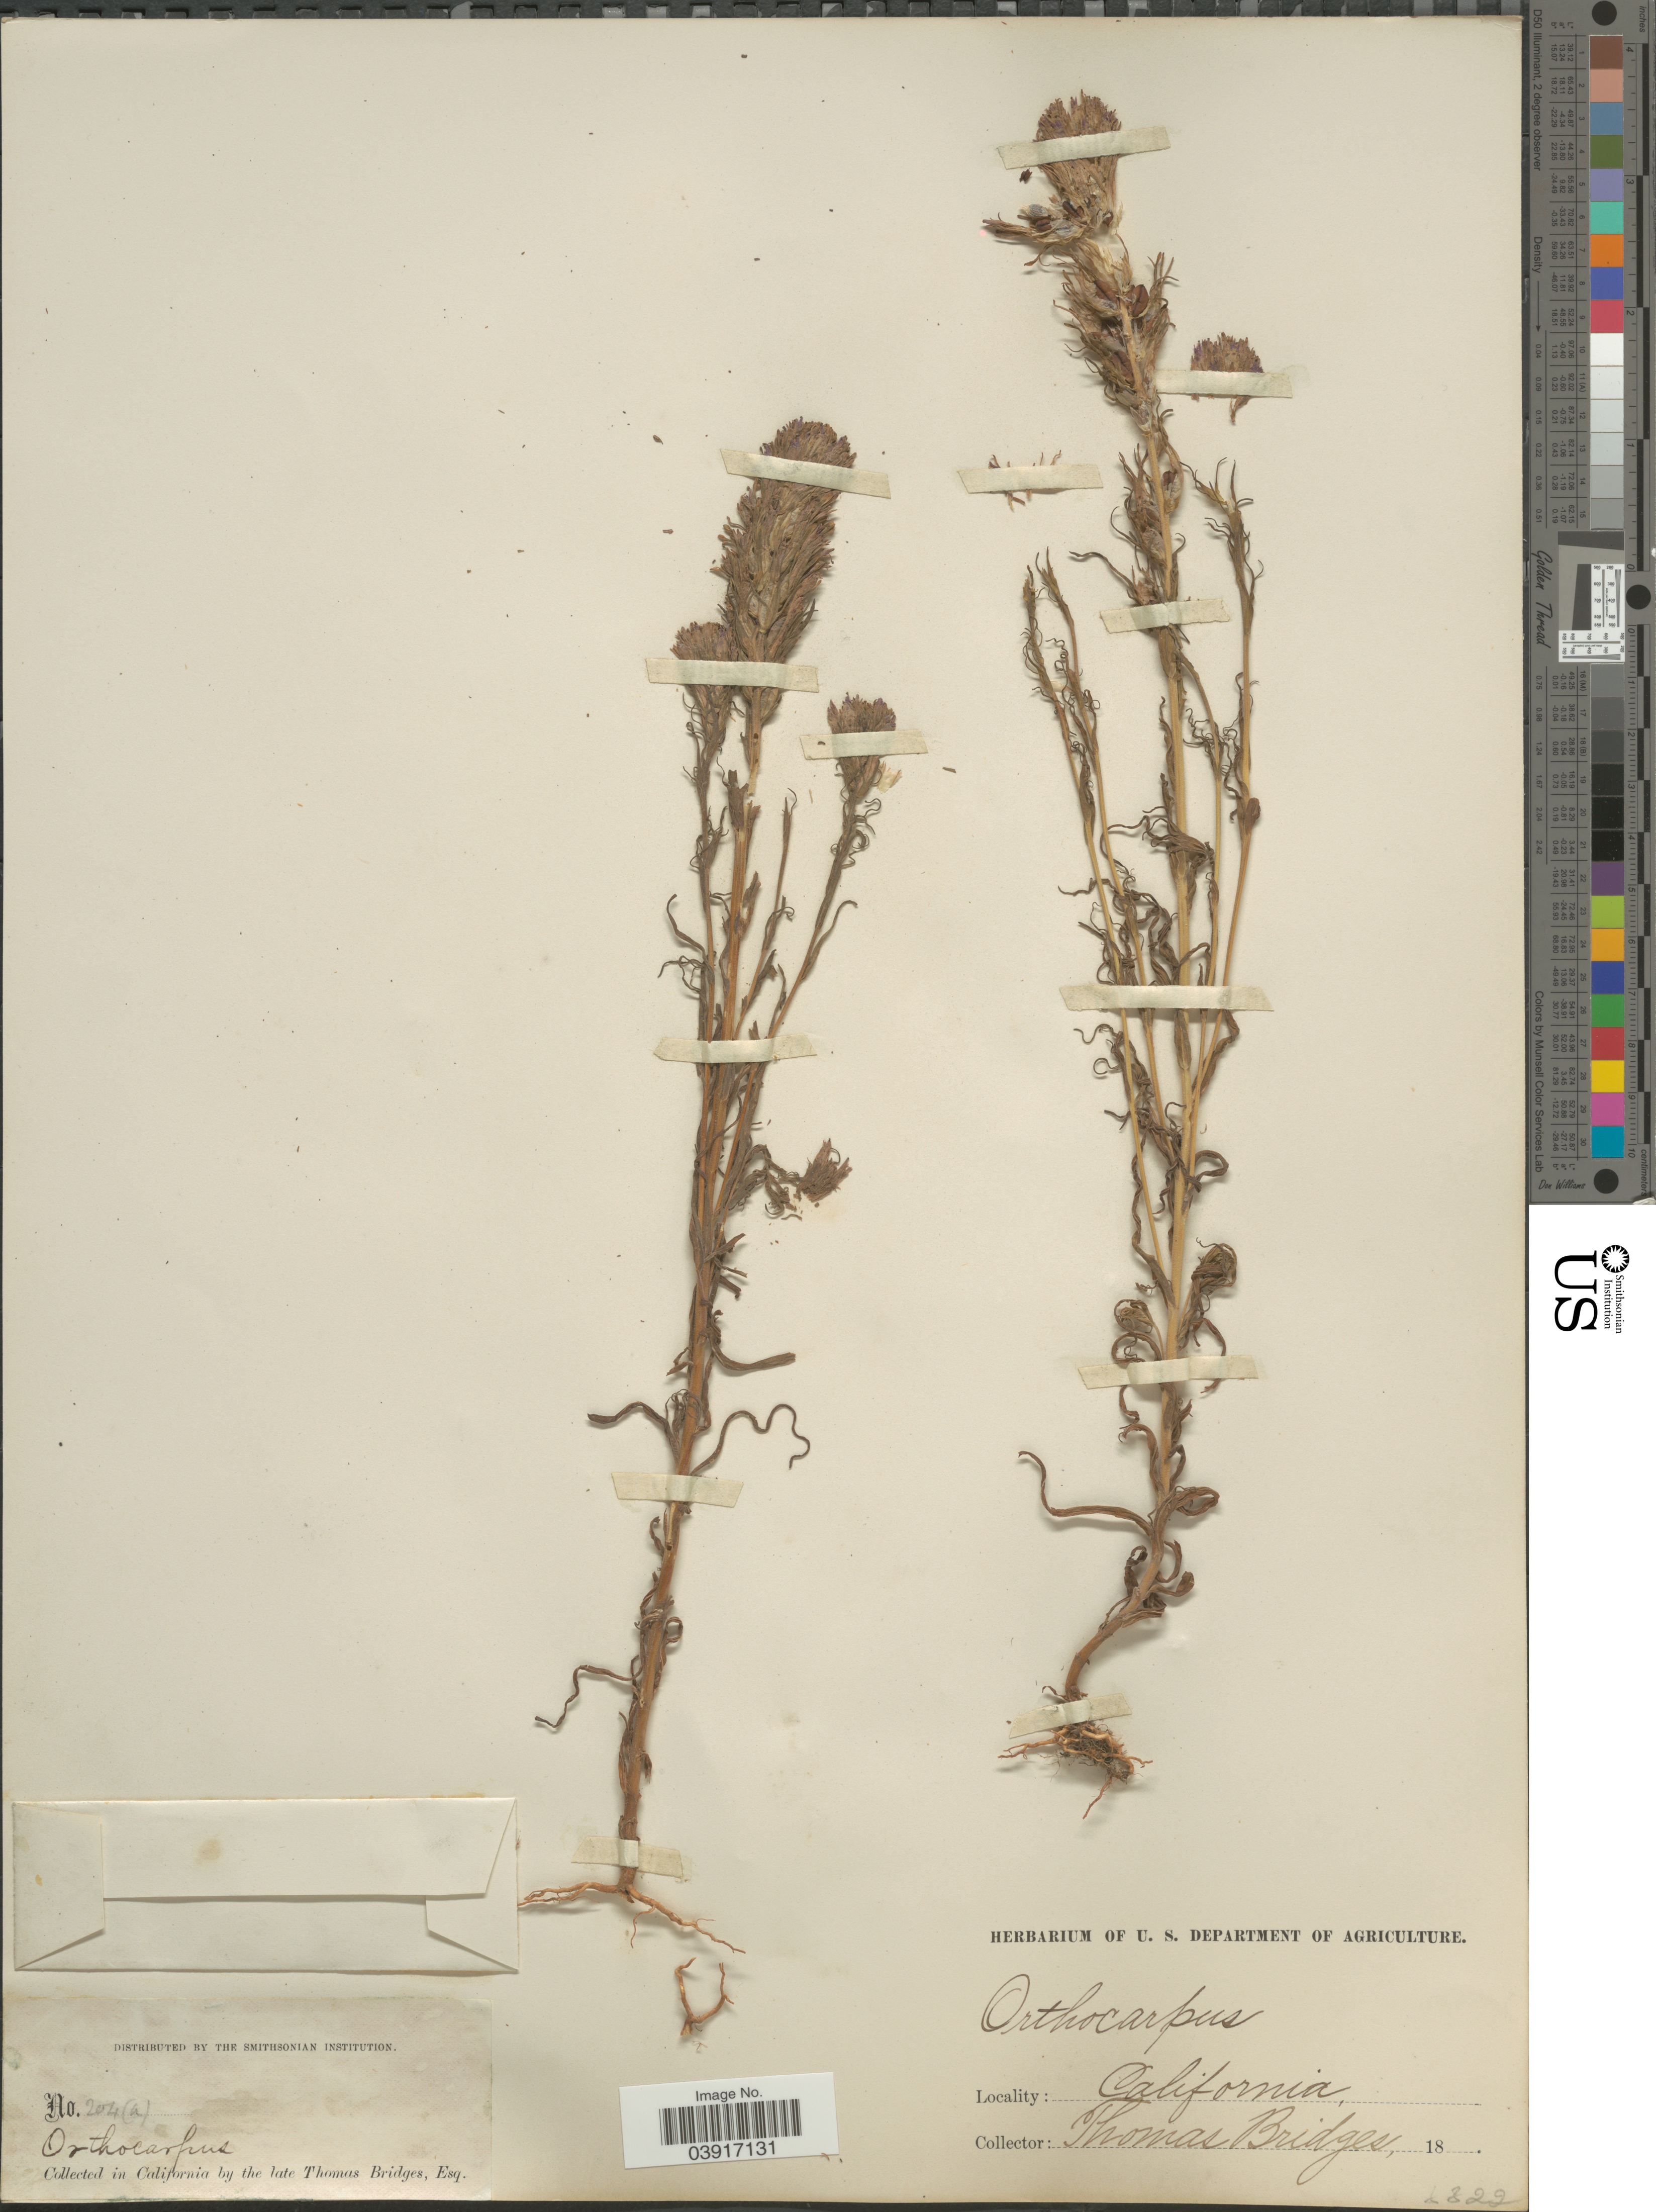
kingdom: Plantae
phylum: Tracheophyta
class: Magnoliopsida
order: Lamiales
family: Orobanchaceae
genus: Orthocarpus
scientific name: Orthocarpus densiflorus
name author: Benth.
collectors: T. Bridges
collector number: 204(a)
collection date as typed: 18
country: United States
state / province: California